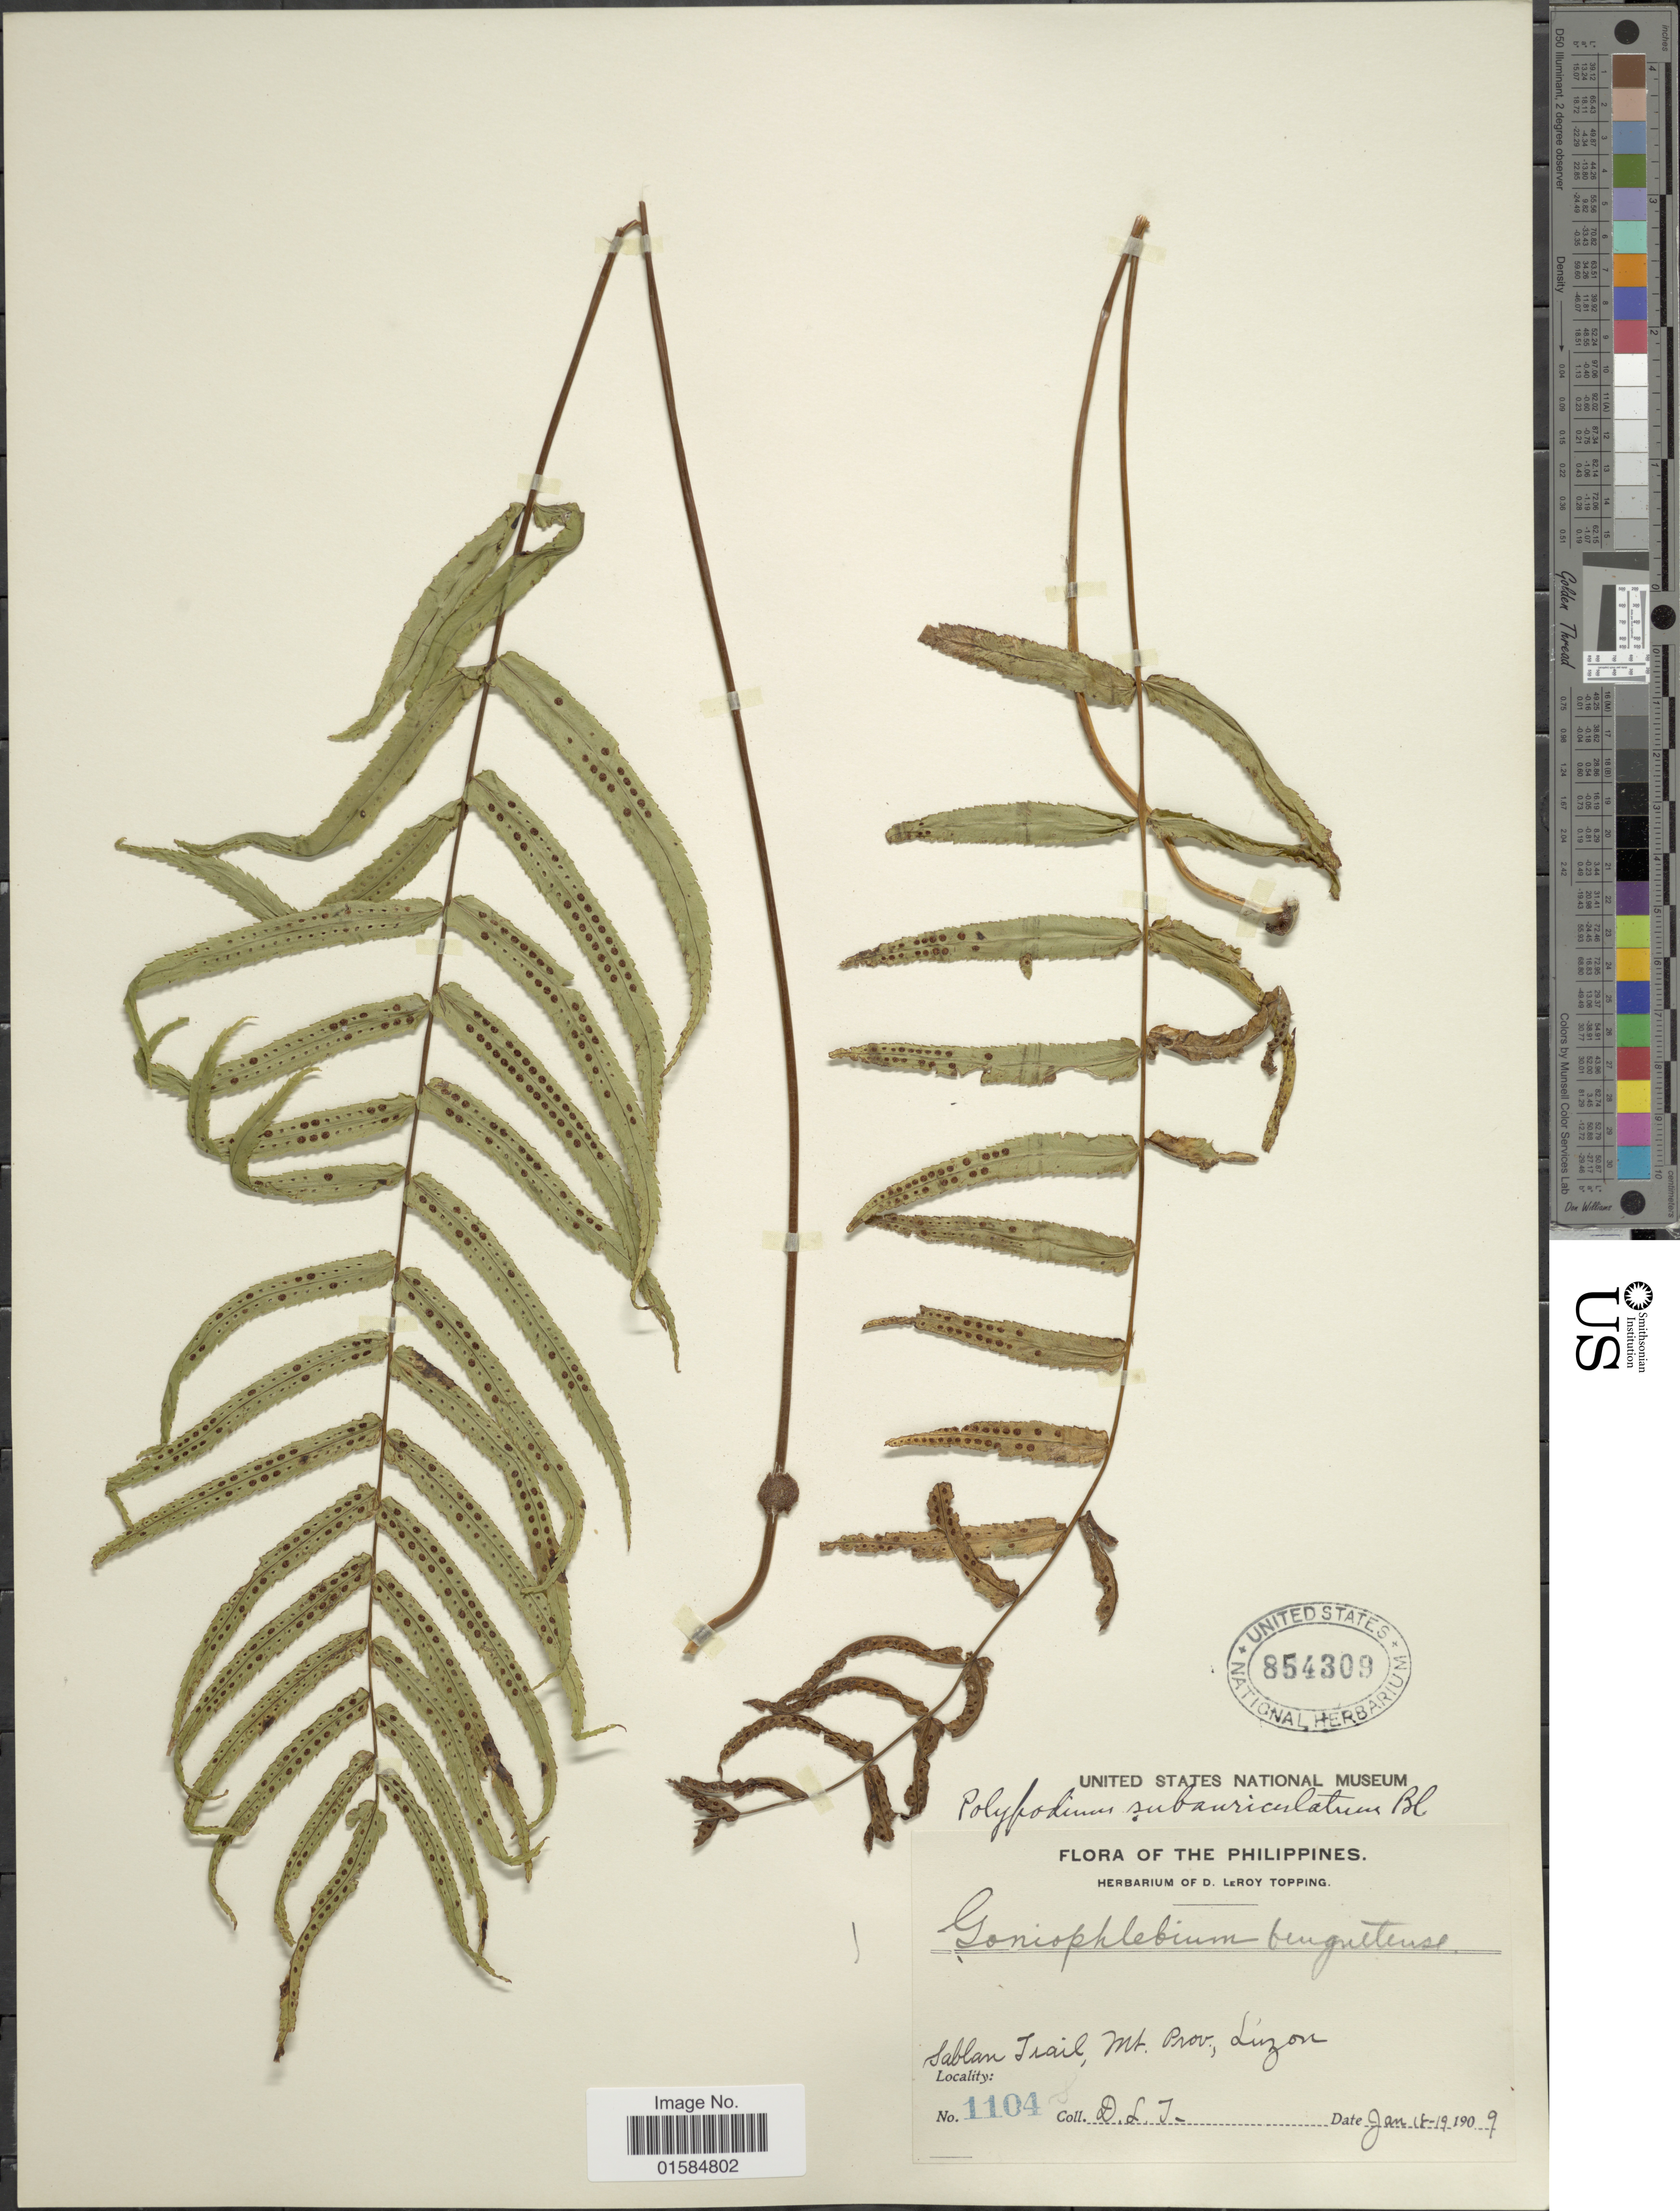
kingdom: Plantae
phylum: Tracheophyta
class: Polypodiopsida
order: Polypodiales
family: Polypodiaceae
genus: Goniophlebium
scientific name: Goniophlebium benguetense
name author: (Copel.) Copel.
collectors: D. L. Topping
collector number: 1104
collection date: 1909-01-18/1909-01-19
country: Philippines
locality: Sablan Trail, Mt. Prov., Luzon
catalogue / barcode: US 854309